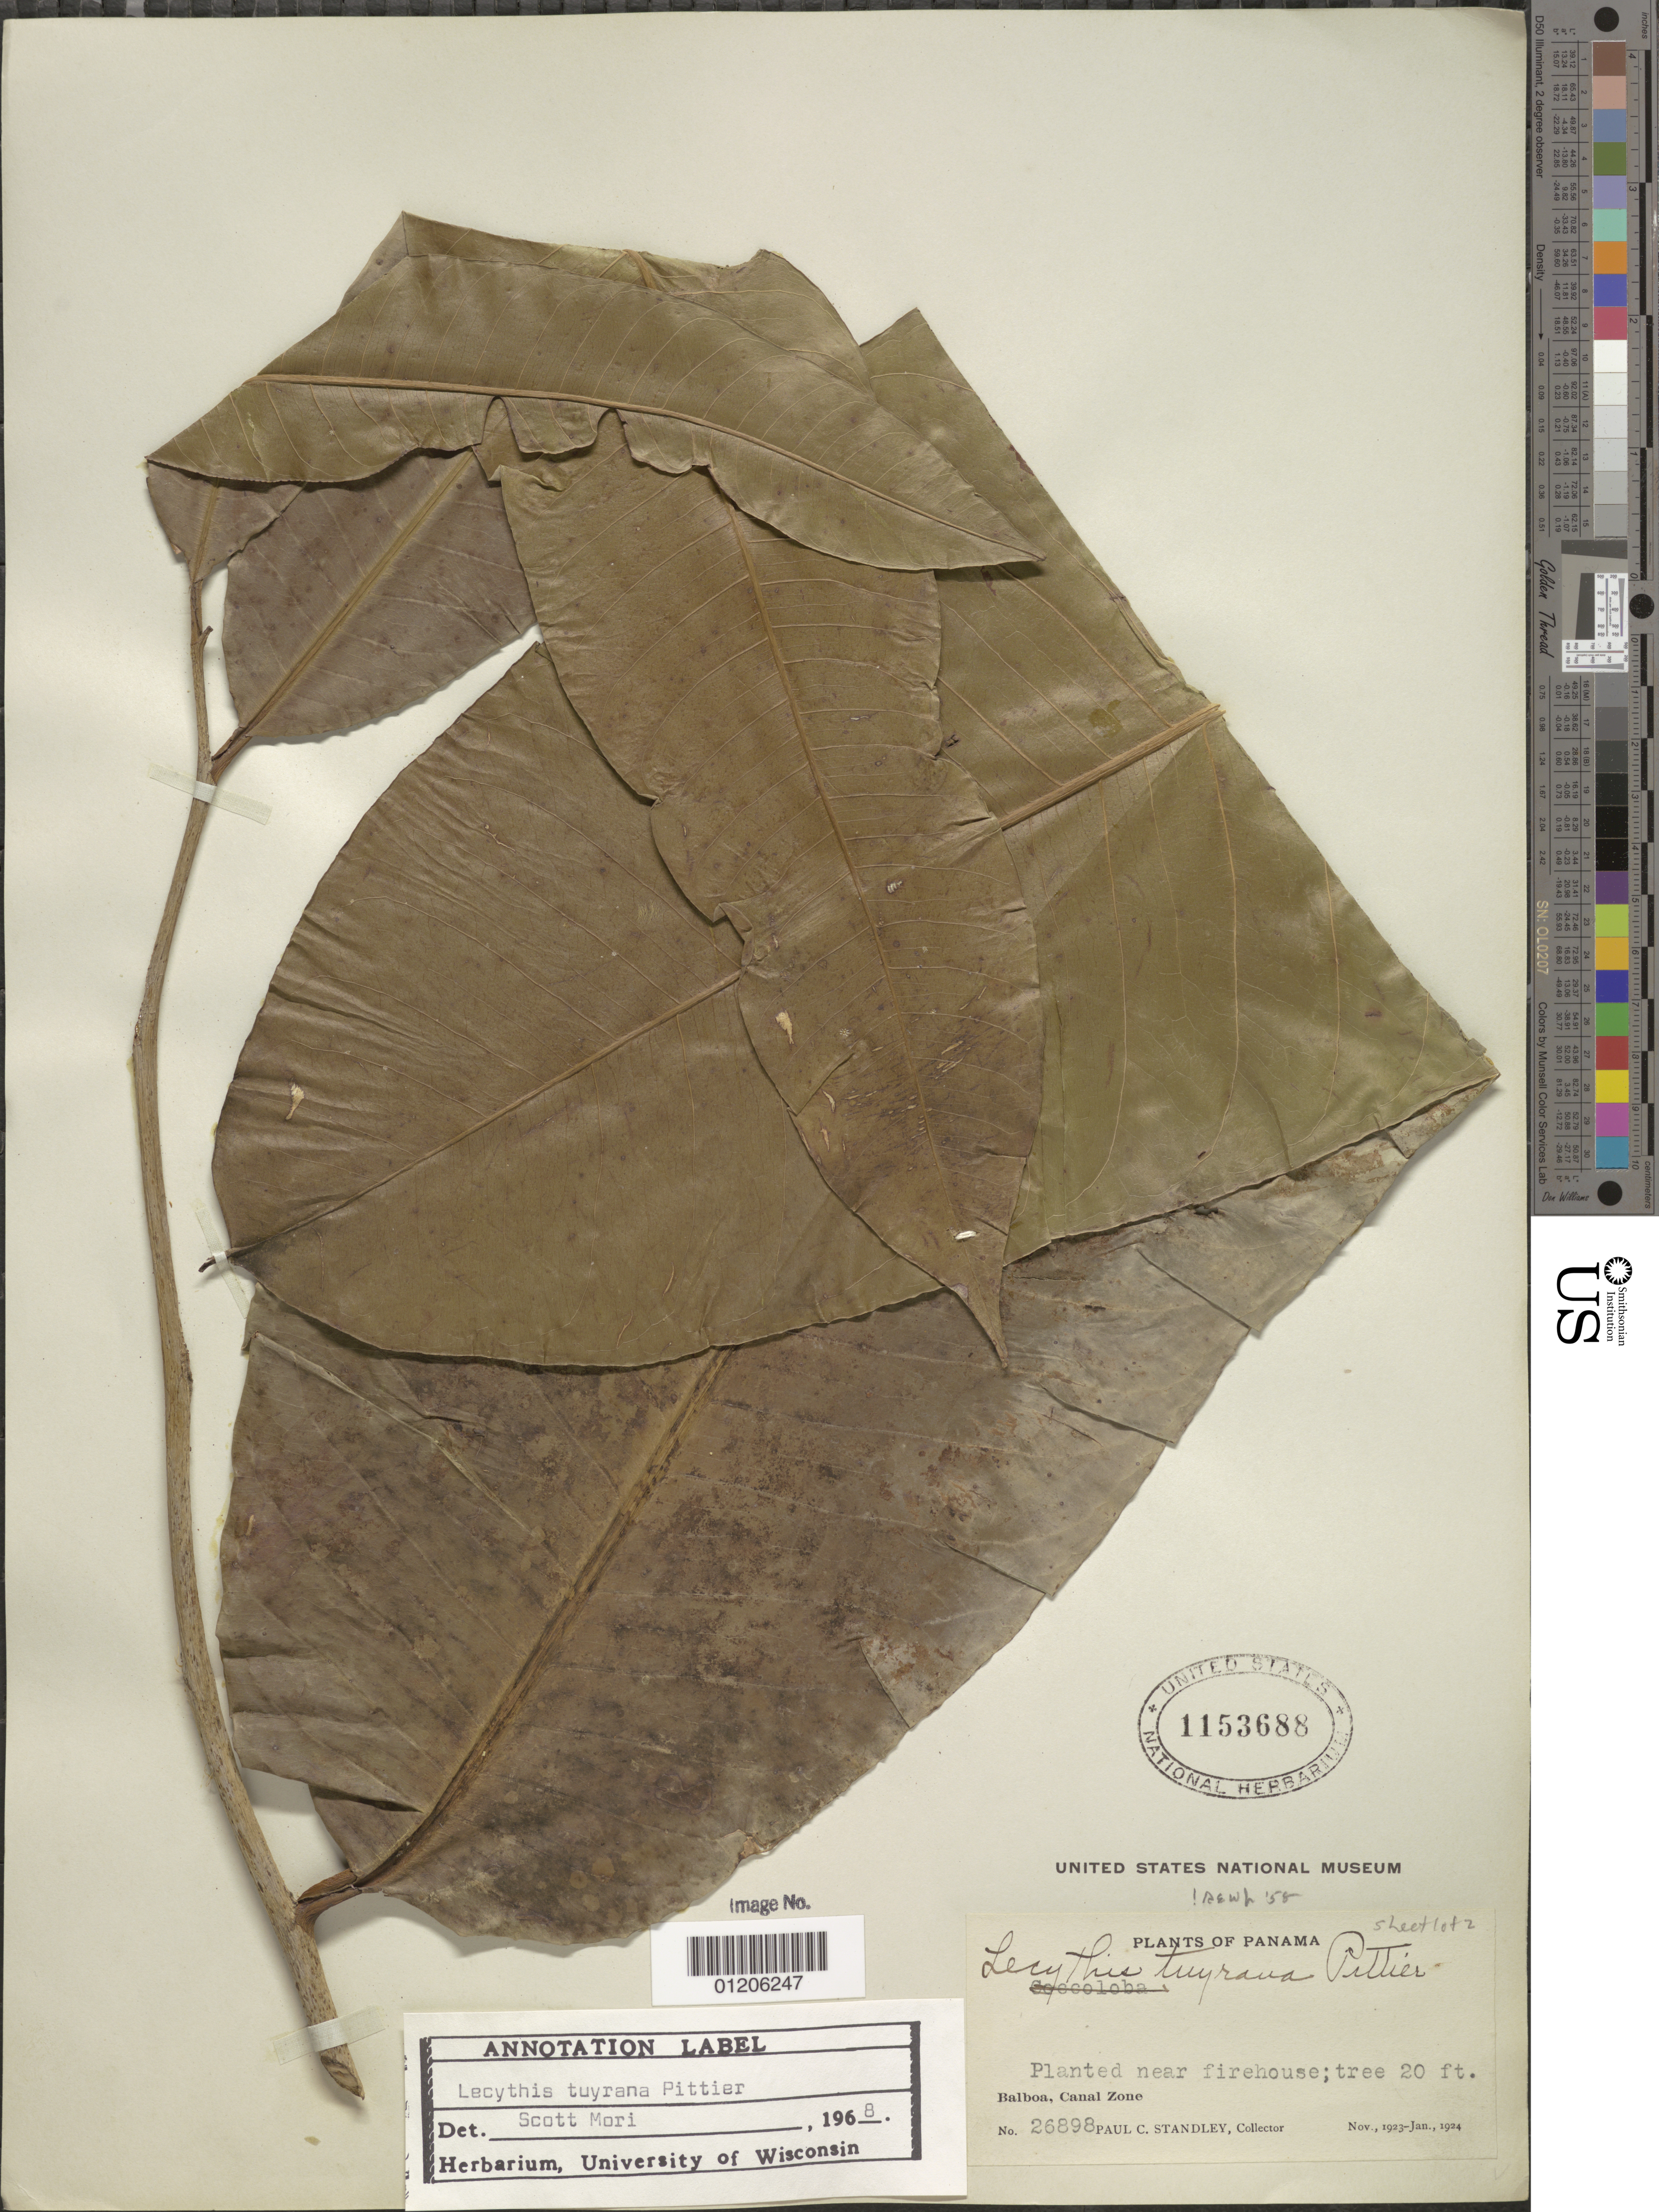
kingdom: Plantae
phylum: Tracheophyta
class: Magnoliopsida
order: Ericales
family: Lecythidaceae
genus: Lecythis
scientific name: Lecythis tuyrana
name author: Pittier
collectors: P. C. Standley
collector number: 26898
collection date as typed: Nov 1923 to -- Jan 1924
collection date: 1923-11/1924-01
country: Panama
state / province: Panamá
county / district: Canal Zone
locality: Balboa.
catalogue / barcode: US 1153688